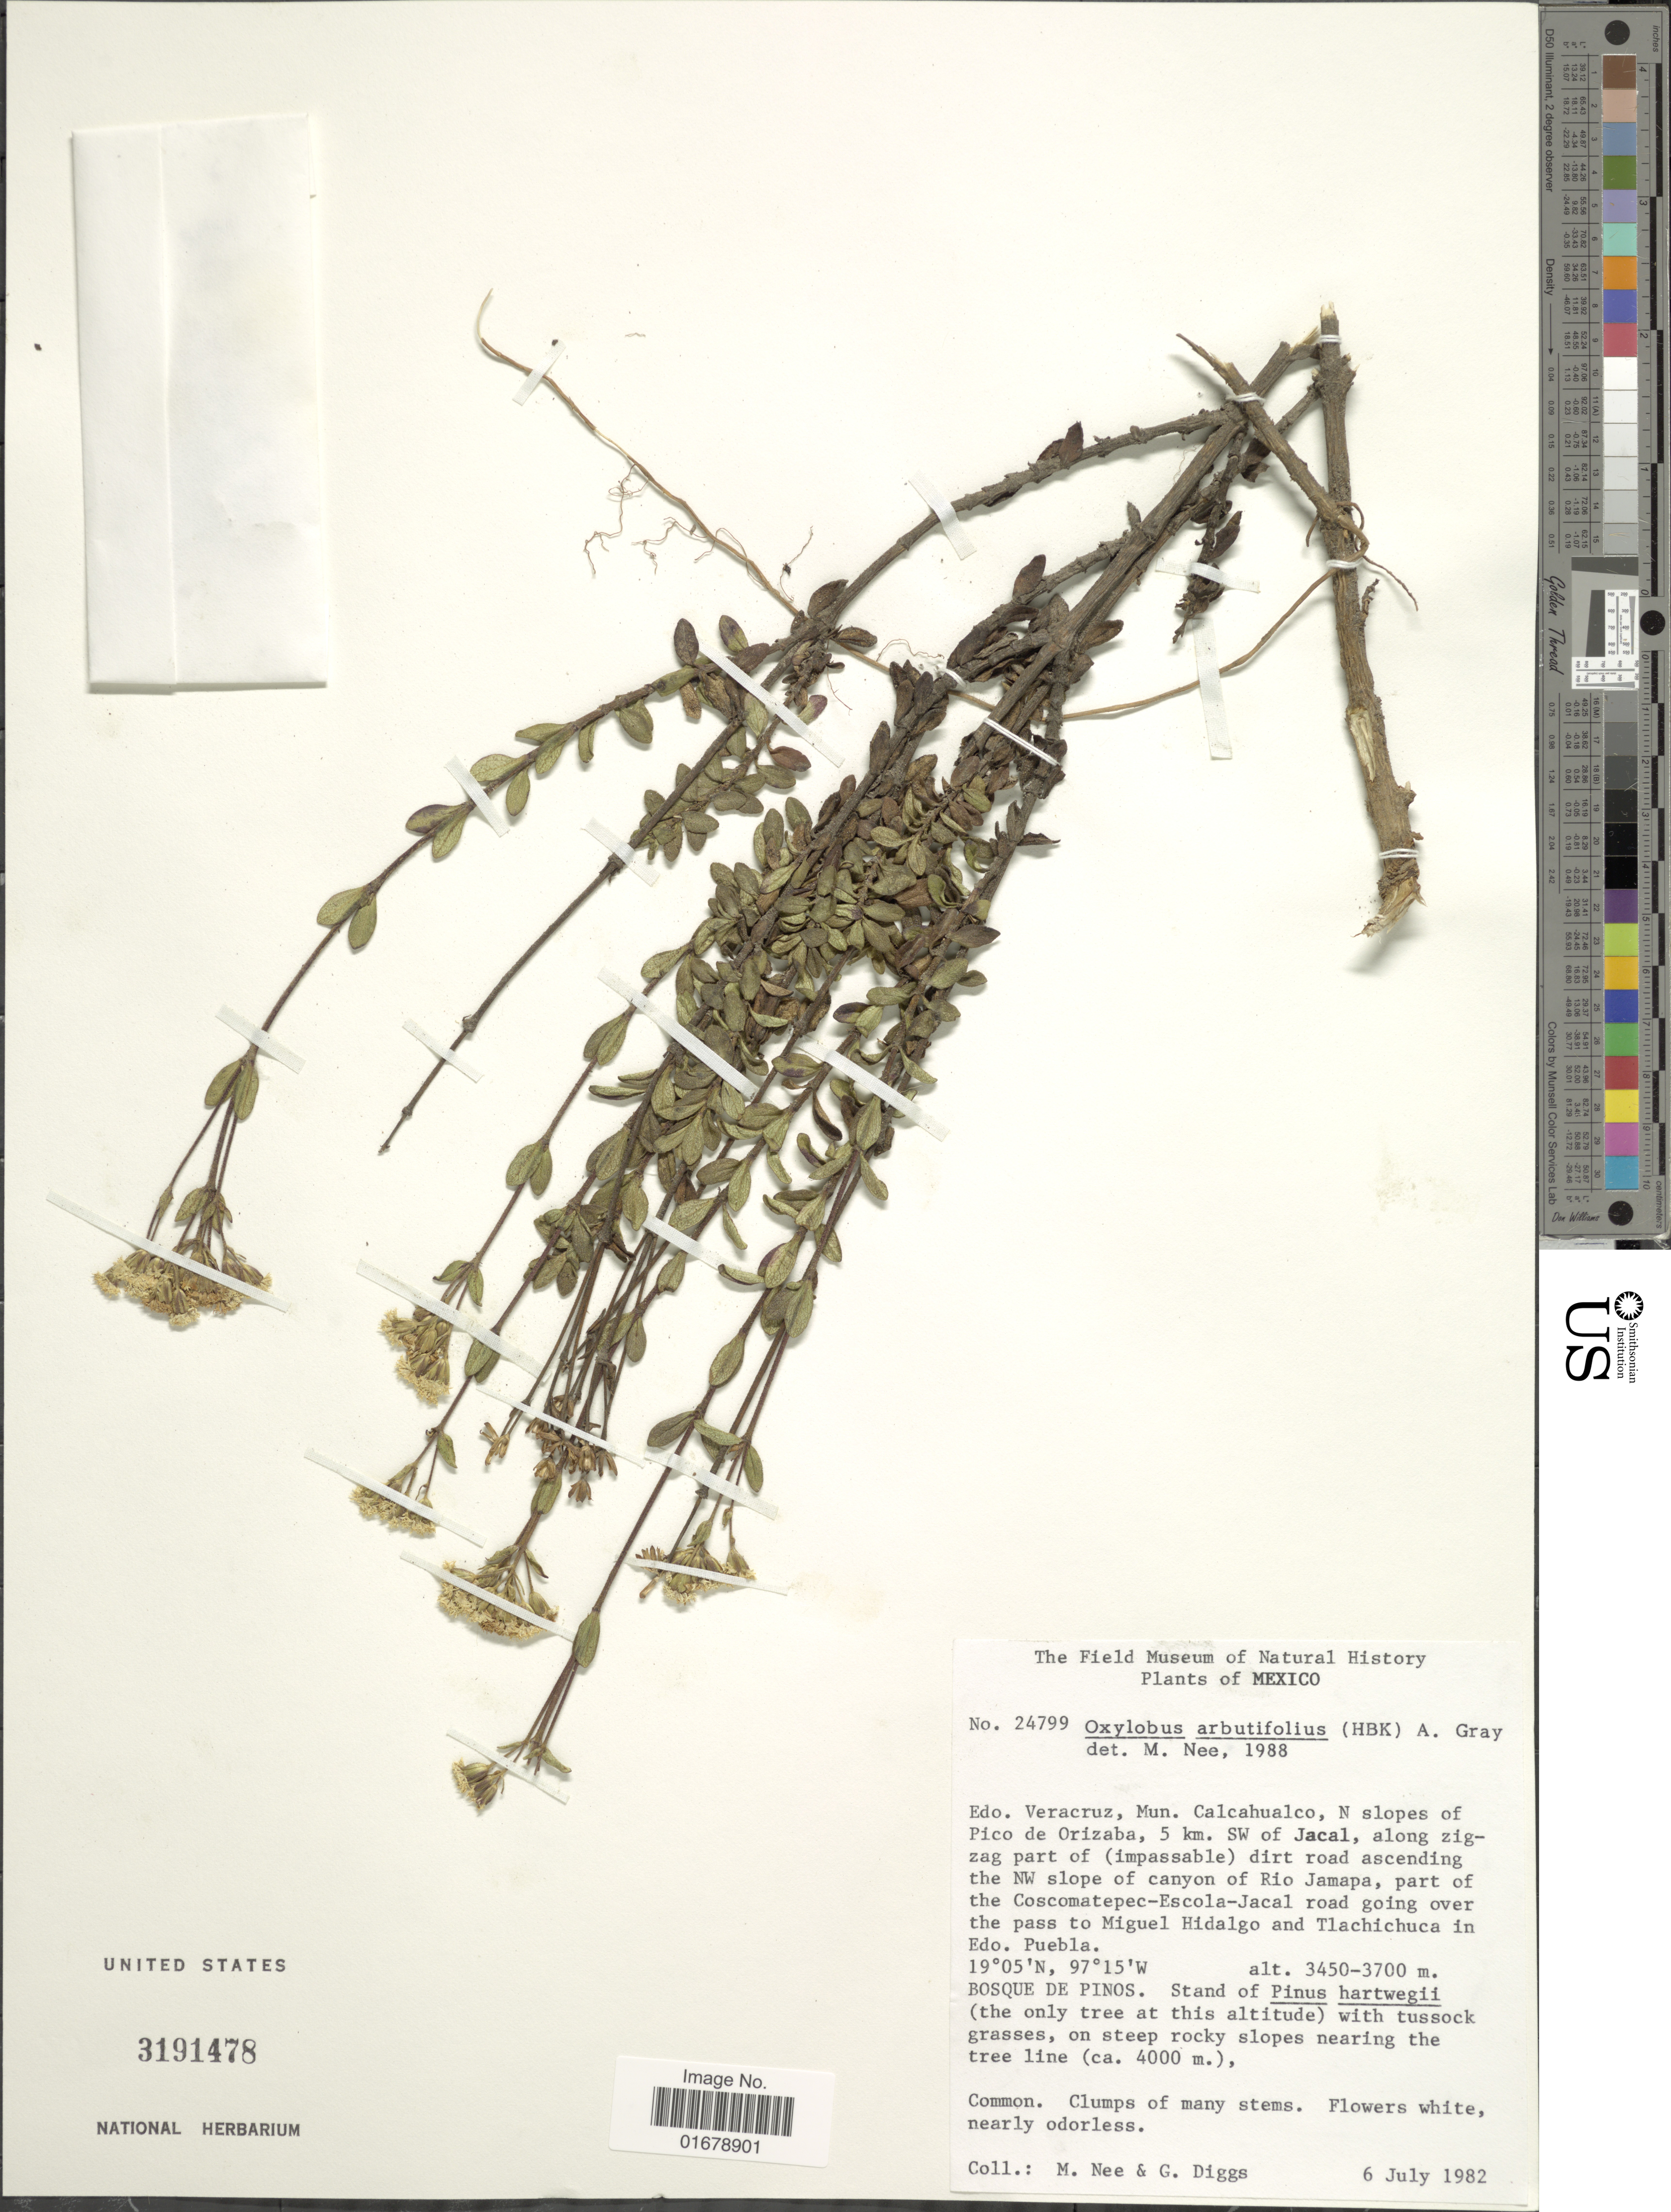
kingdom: Plantae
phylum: Tracheophyta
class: Magnoliopsida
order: Asterales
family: Asteraceae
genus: Oxylobus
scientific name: Oxylobus arbutifolius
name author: (Kunth) A. Gray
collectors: M. Nee & G. Diggs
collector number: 24799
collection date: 1982-07-06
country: Mexico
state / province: Veracruz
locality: Mexico. Edo. Veracruz. Mun. Calcahualco, N slopes of Pico de Orizaba, 5 km. SW of Jacal, along zigzag part of (impassable0 dirt road ascending the NW slope of canyon of Rio Jamapa, part of the Coscomatepec-Escola-Jacal road going over the pass to Miguel Hidalgo and Tlachichuca in Edo. Puebla.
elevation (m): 3450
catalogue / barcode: US 3191478